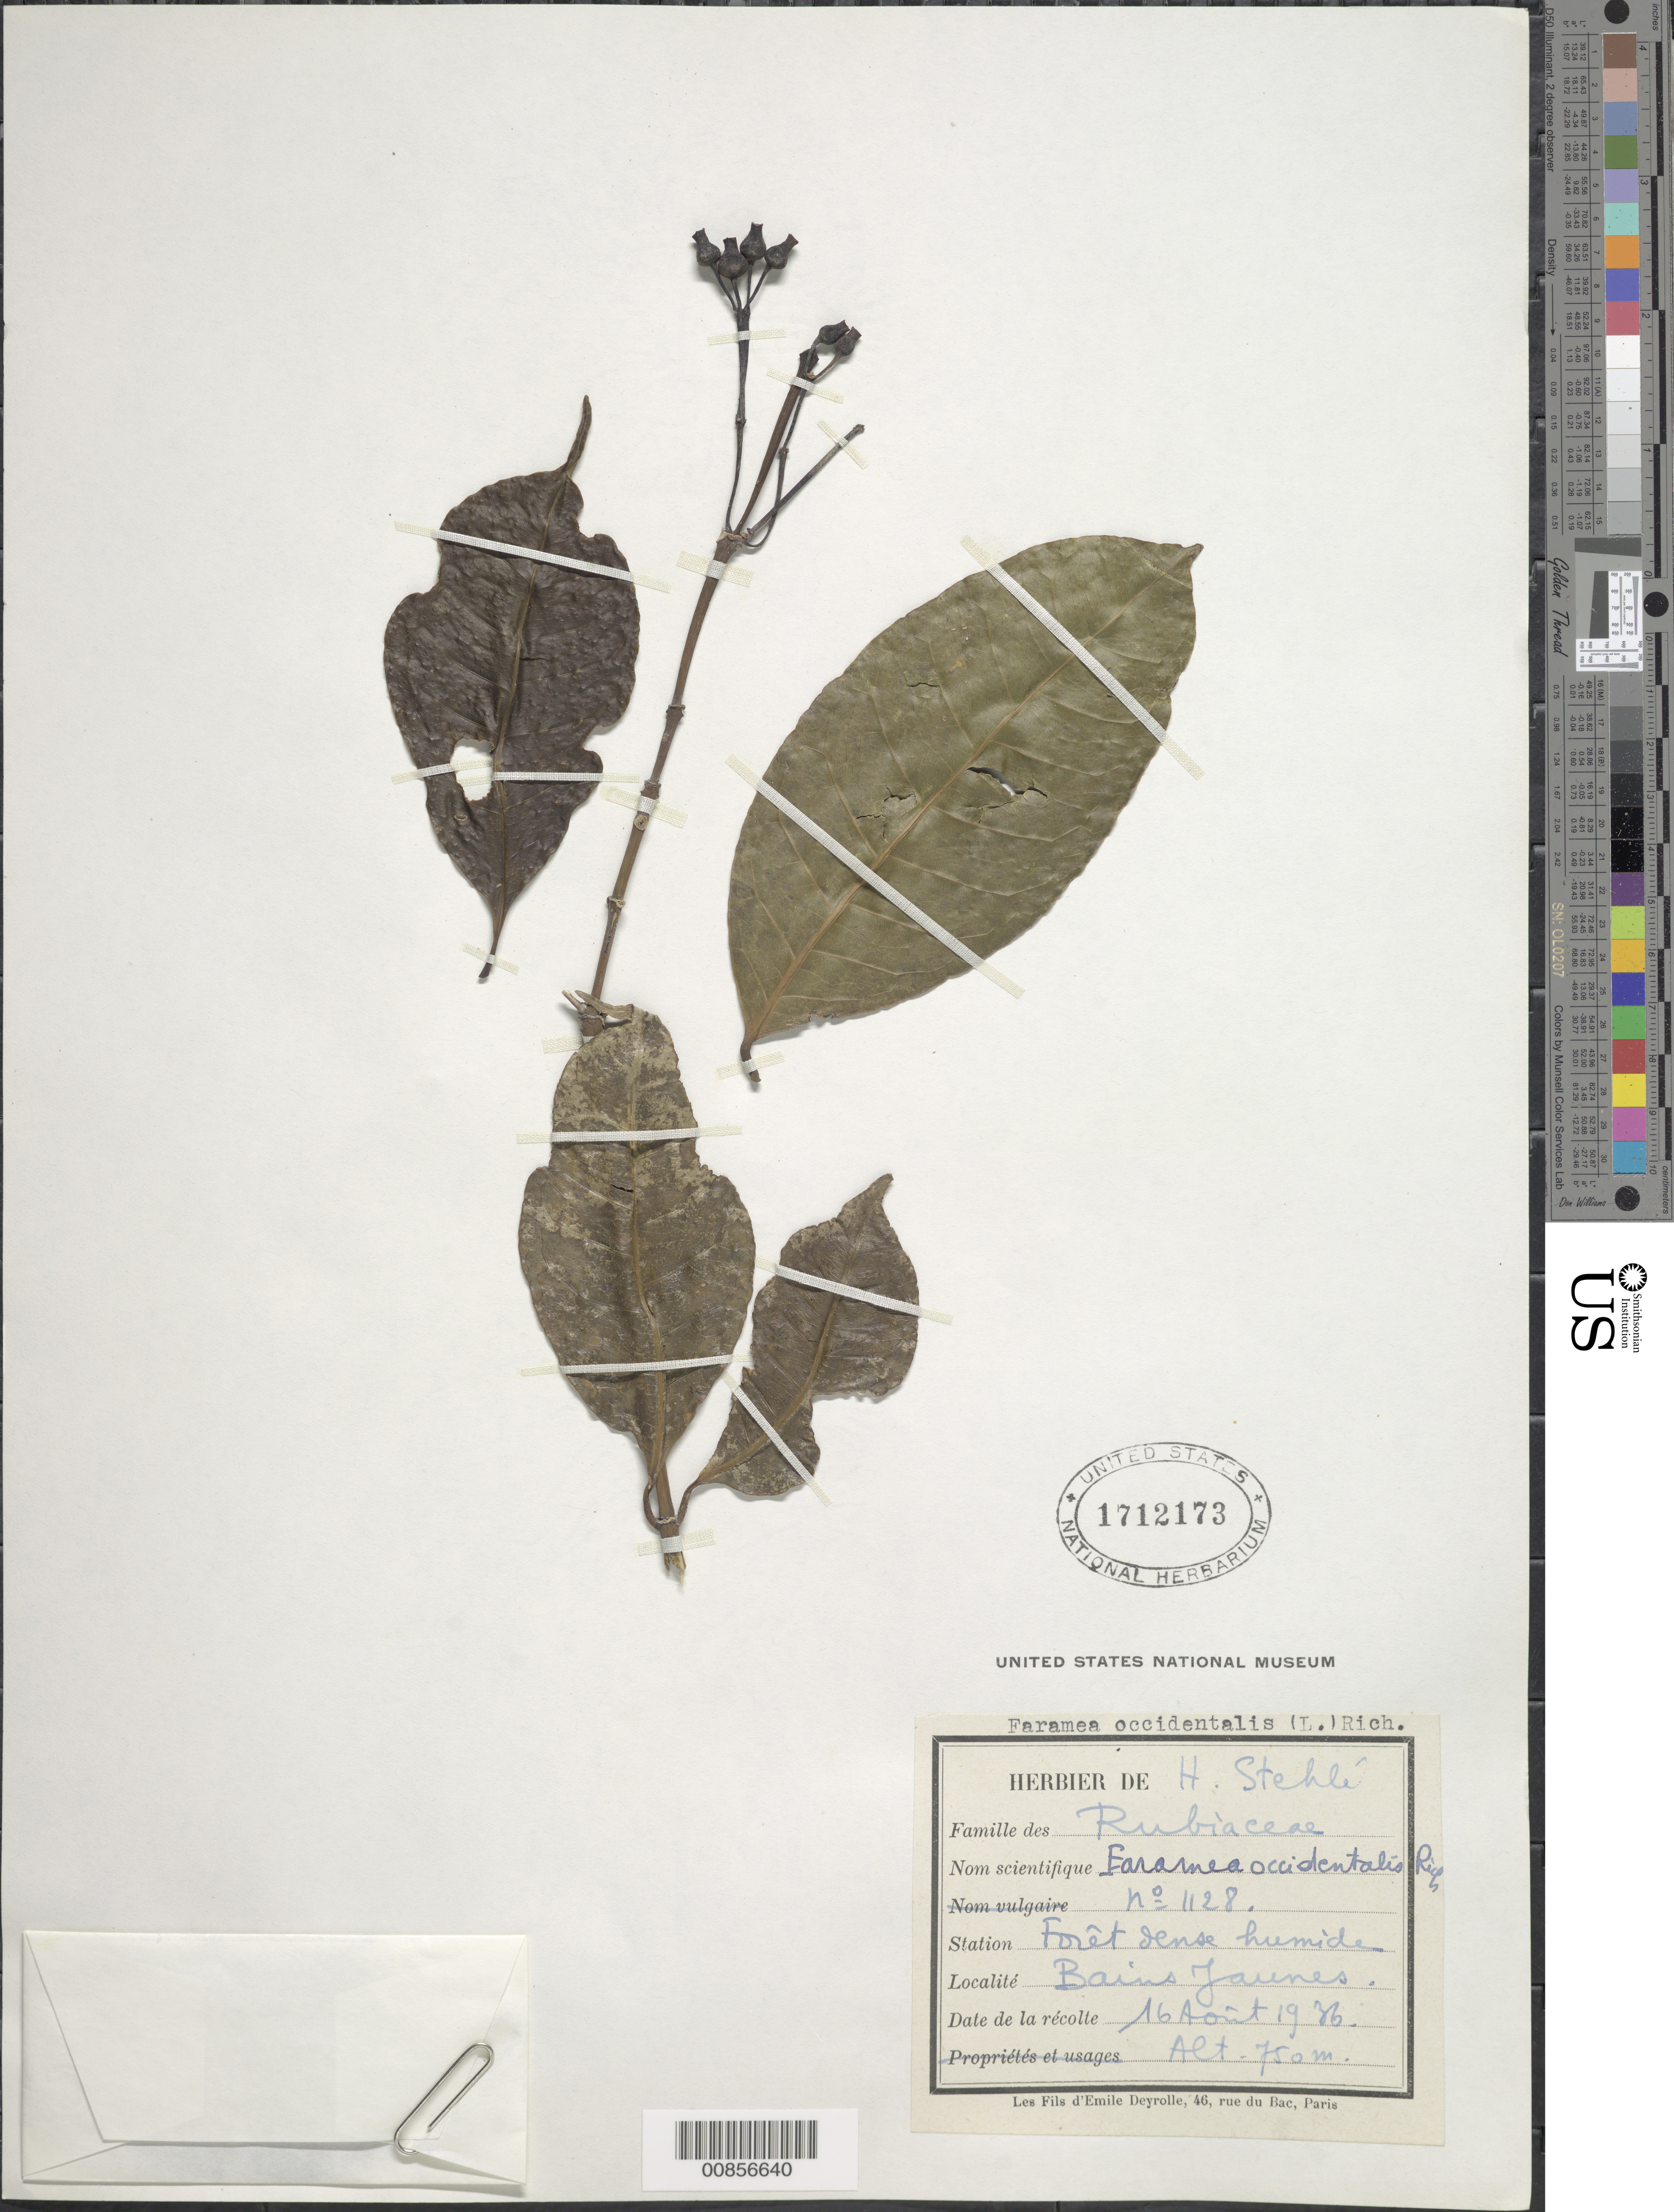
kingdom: Plantae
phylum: Tracheophyta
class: Magnoliopsida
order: Gentianales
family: Rubiaceae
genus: Faramea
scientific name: Faramea occidentalis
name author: (L.) A. Rich.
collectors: H. Stehlé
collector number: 1128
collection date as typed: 16 Aug 1936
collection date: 1936-08-16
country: Guadeloupe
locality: Bains Jaunes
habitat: Forêt dense humide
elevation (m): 750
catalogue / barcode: US 1712173